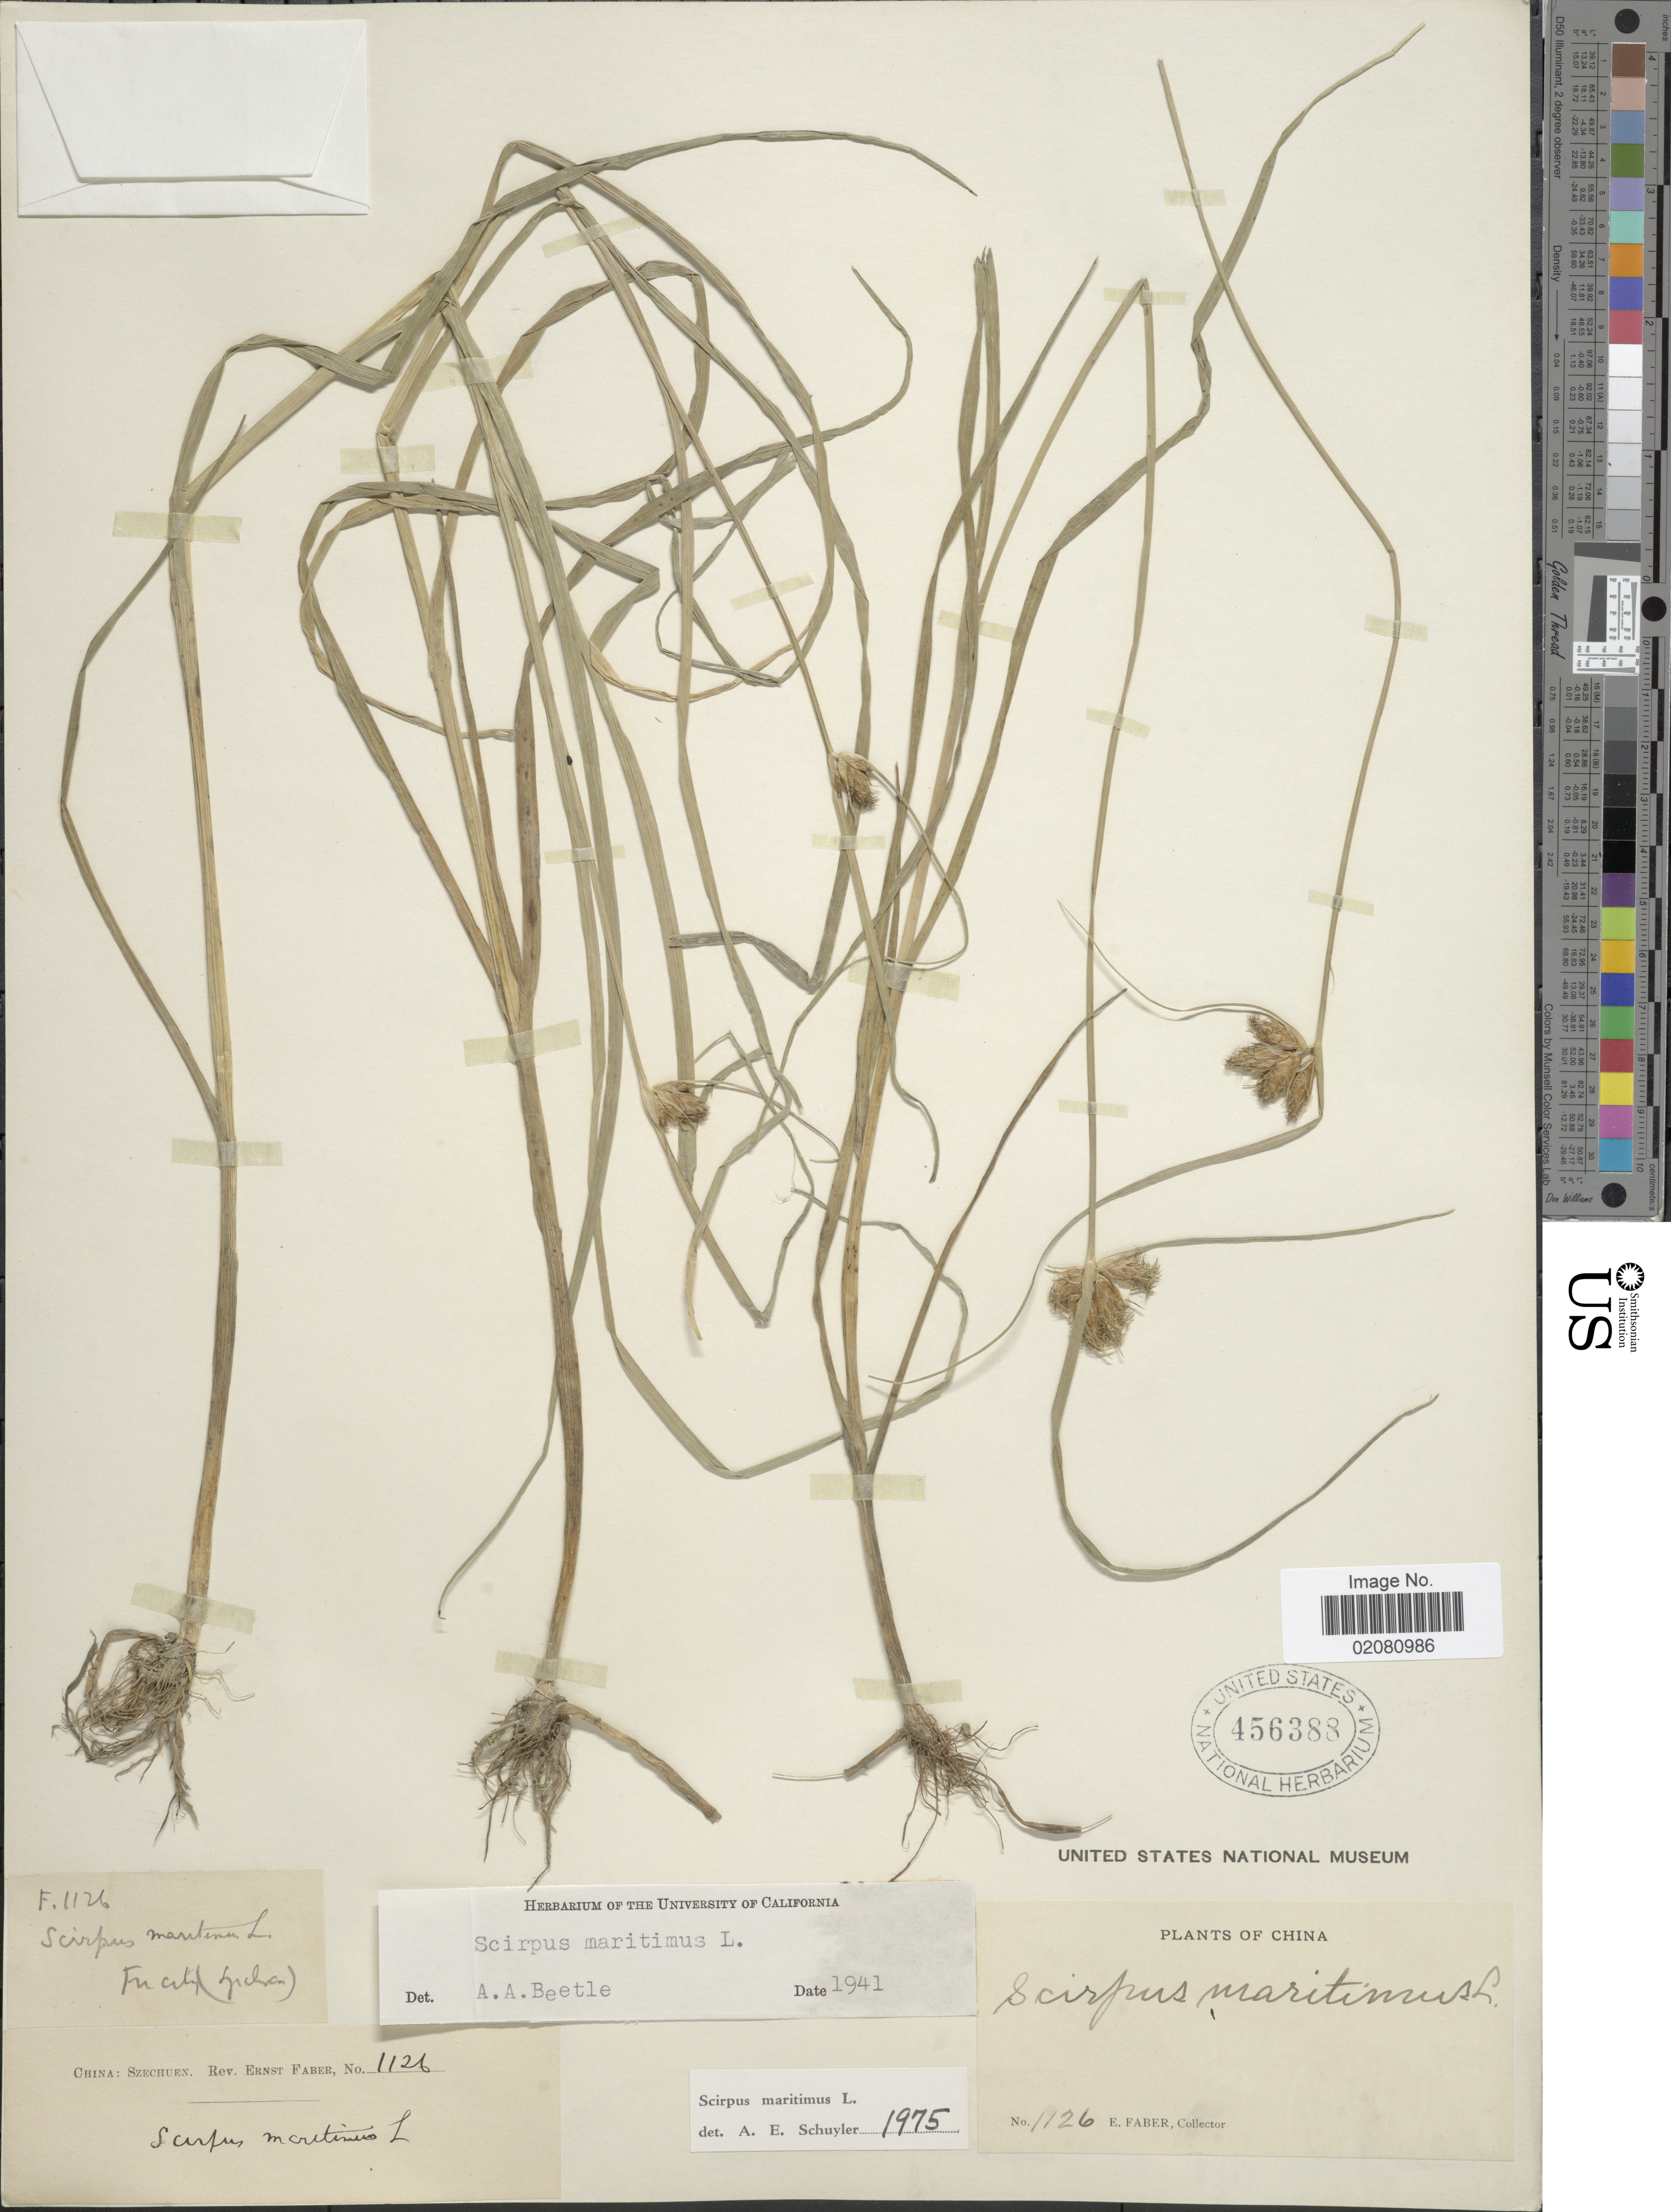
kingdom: Plantae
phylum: Tracheophyta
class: Liliopsida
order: Poales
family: Cyperaceae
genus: Bolboschoenus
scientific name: Bolboschoenus maritimus subsp. maritimus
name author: (L.) Palla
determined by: Strong, Mark T., (BOT), Smithsonian Institution - National Museum of Natural History (UNITED STATES)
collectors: E. Faber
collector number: F1126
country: China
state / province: Sichuan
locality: China: Szechuen.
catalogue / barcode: US 456388